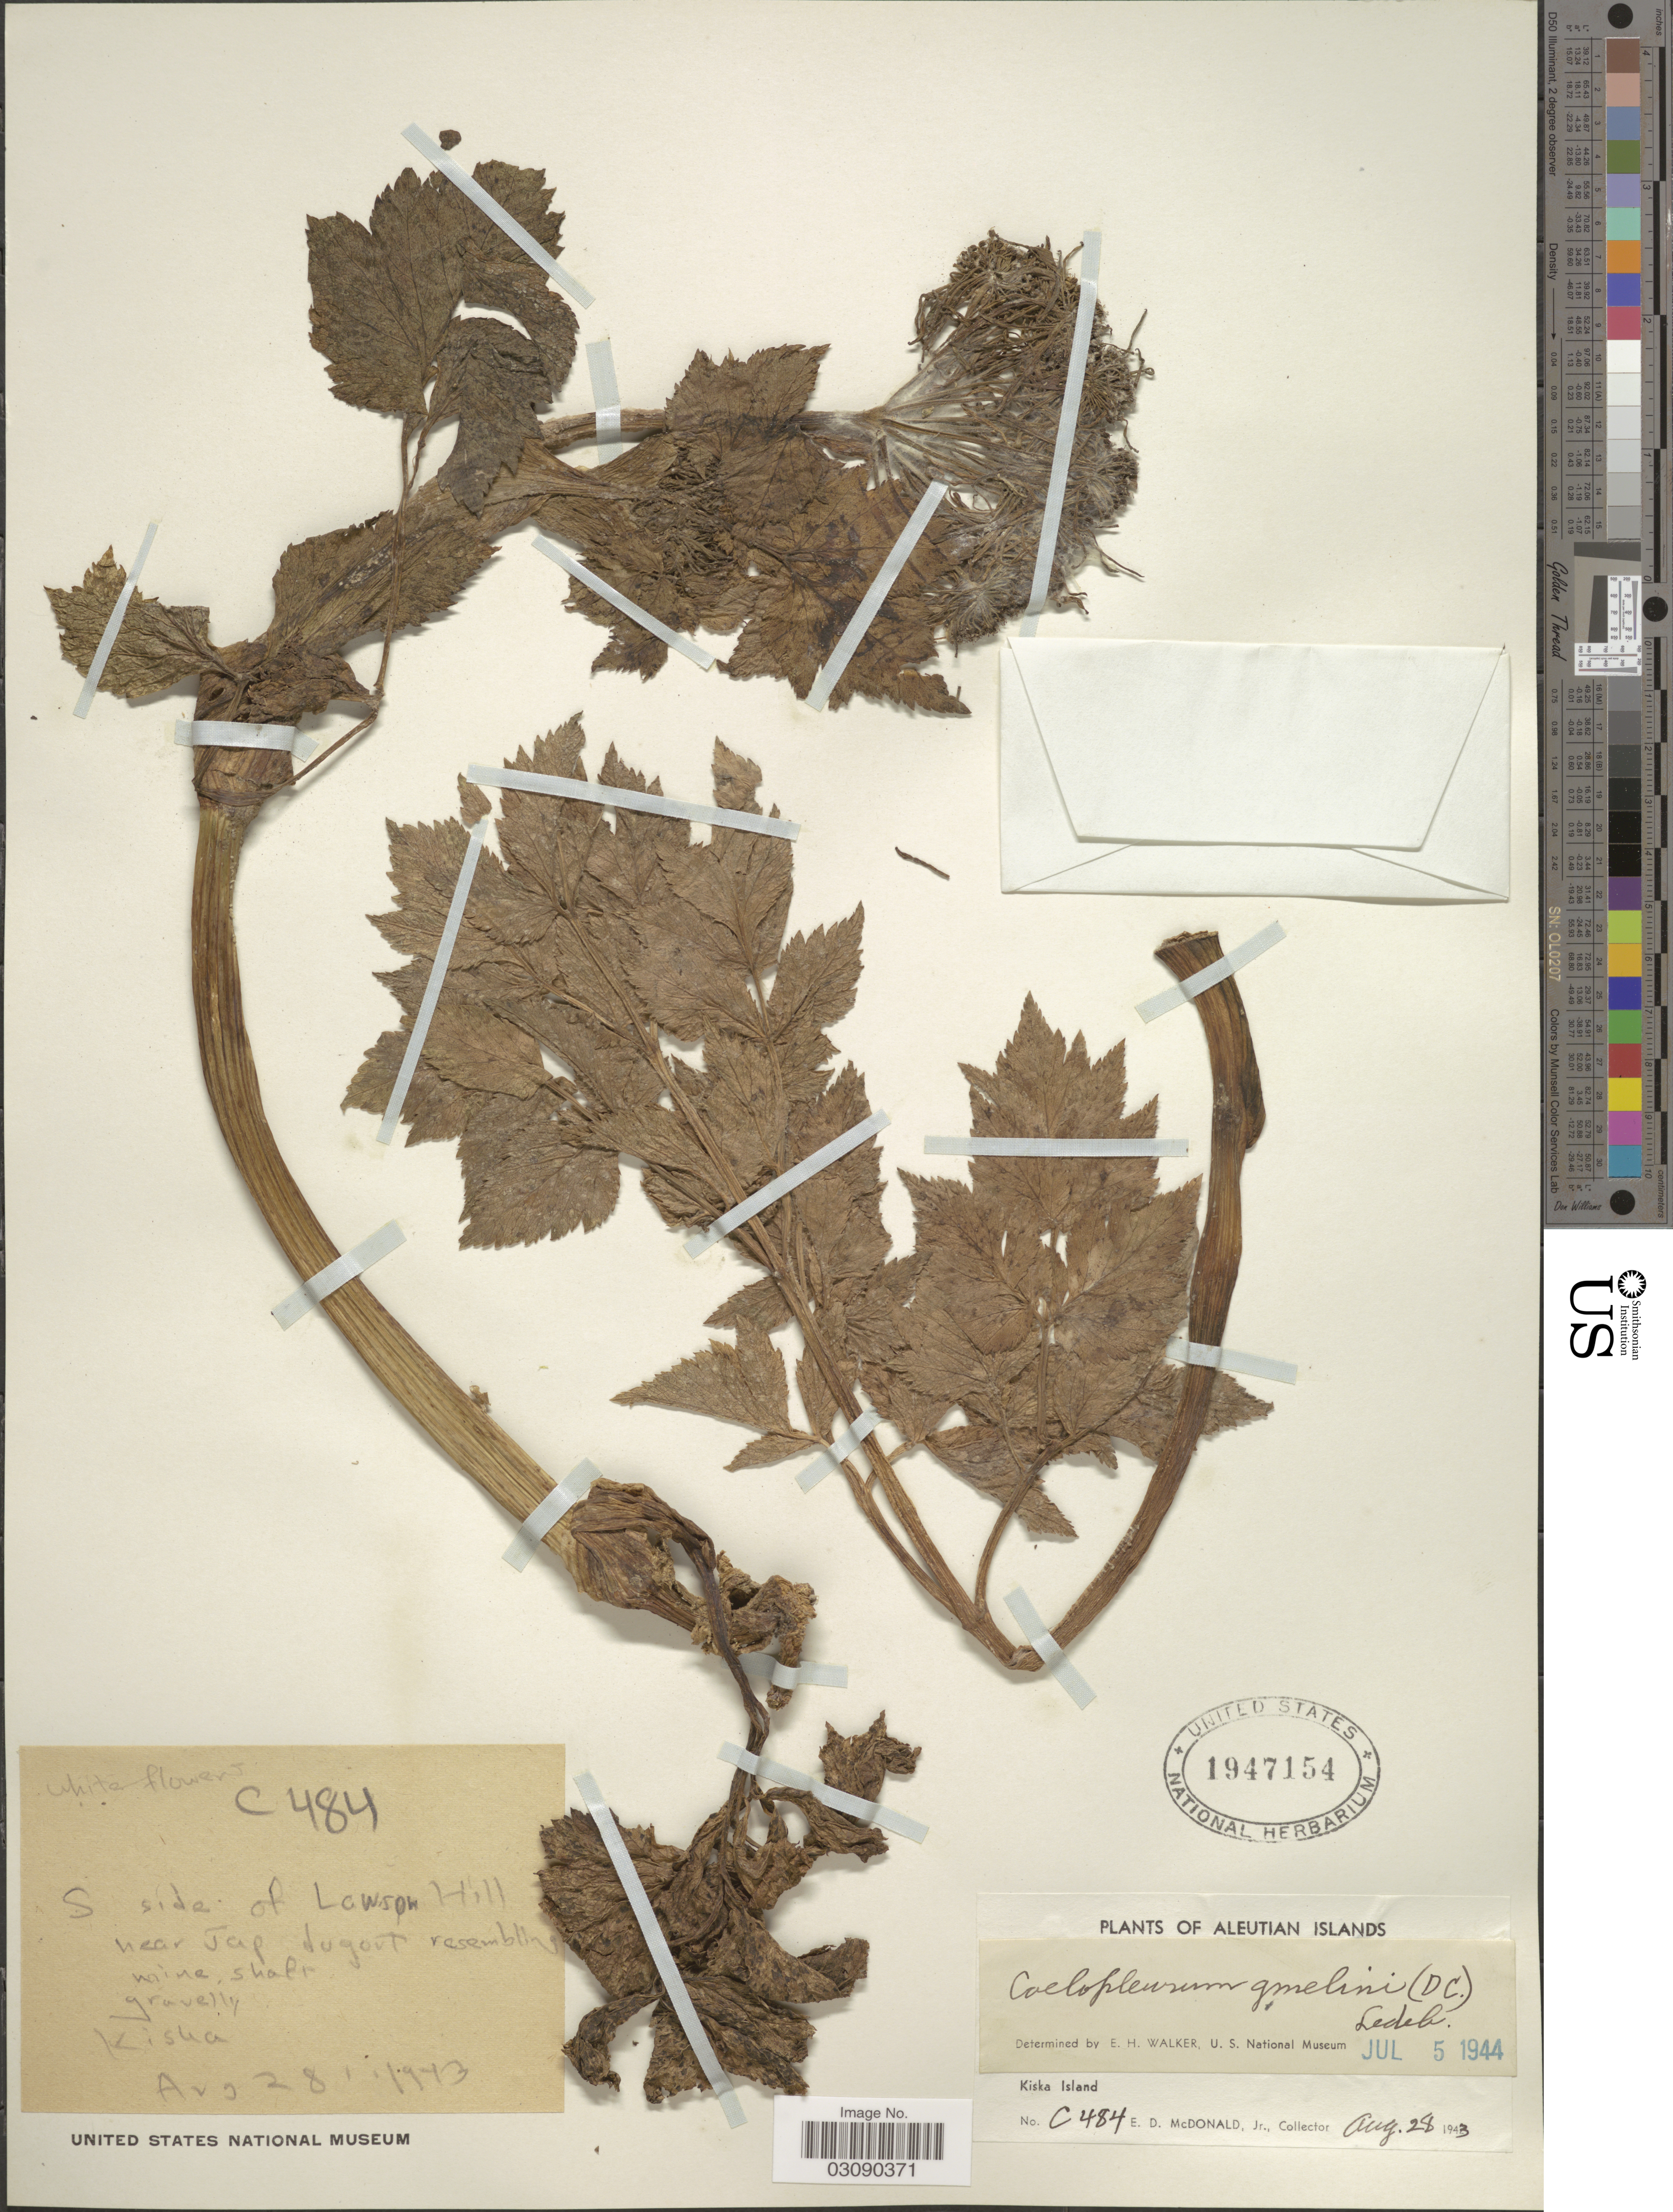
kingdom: Plantae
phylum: Tracheophyta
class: Magnoliopsida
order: Apiales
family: Apiaceae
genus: Angelica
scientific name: Angelica lucida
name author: L.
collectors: E. D. McDonald Jr.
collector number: C484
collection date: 1943-08-28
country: United States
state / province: Alaska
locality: Aleutian Islands, Kiska Island, S side of Lawson Hill near Jap dugout resembling mine shaft.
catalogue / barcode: US 1947154